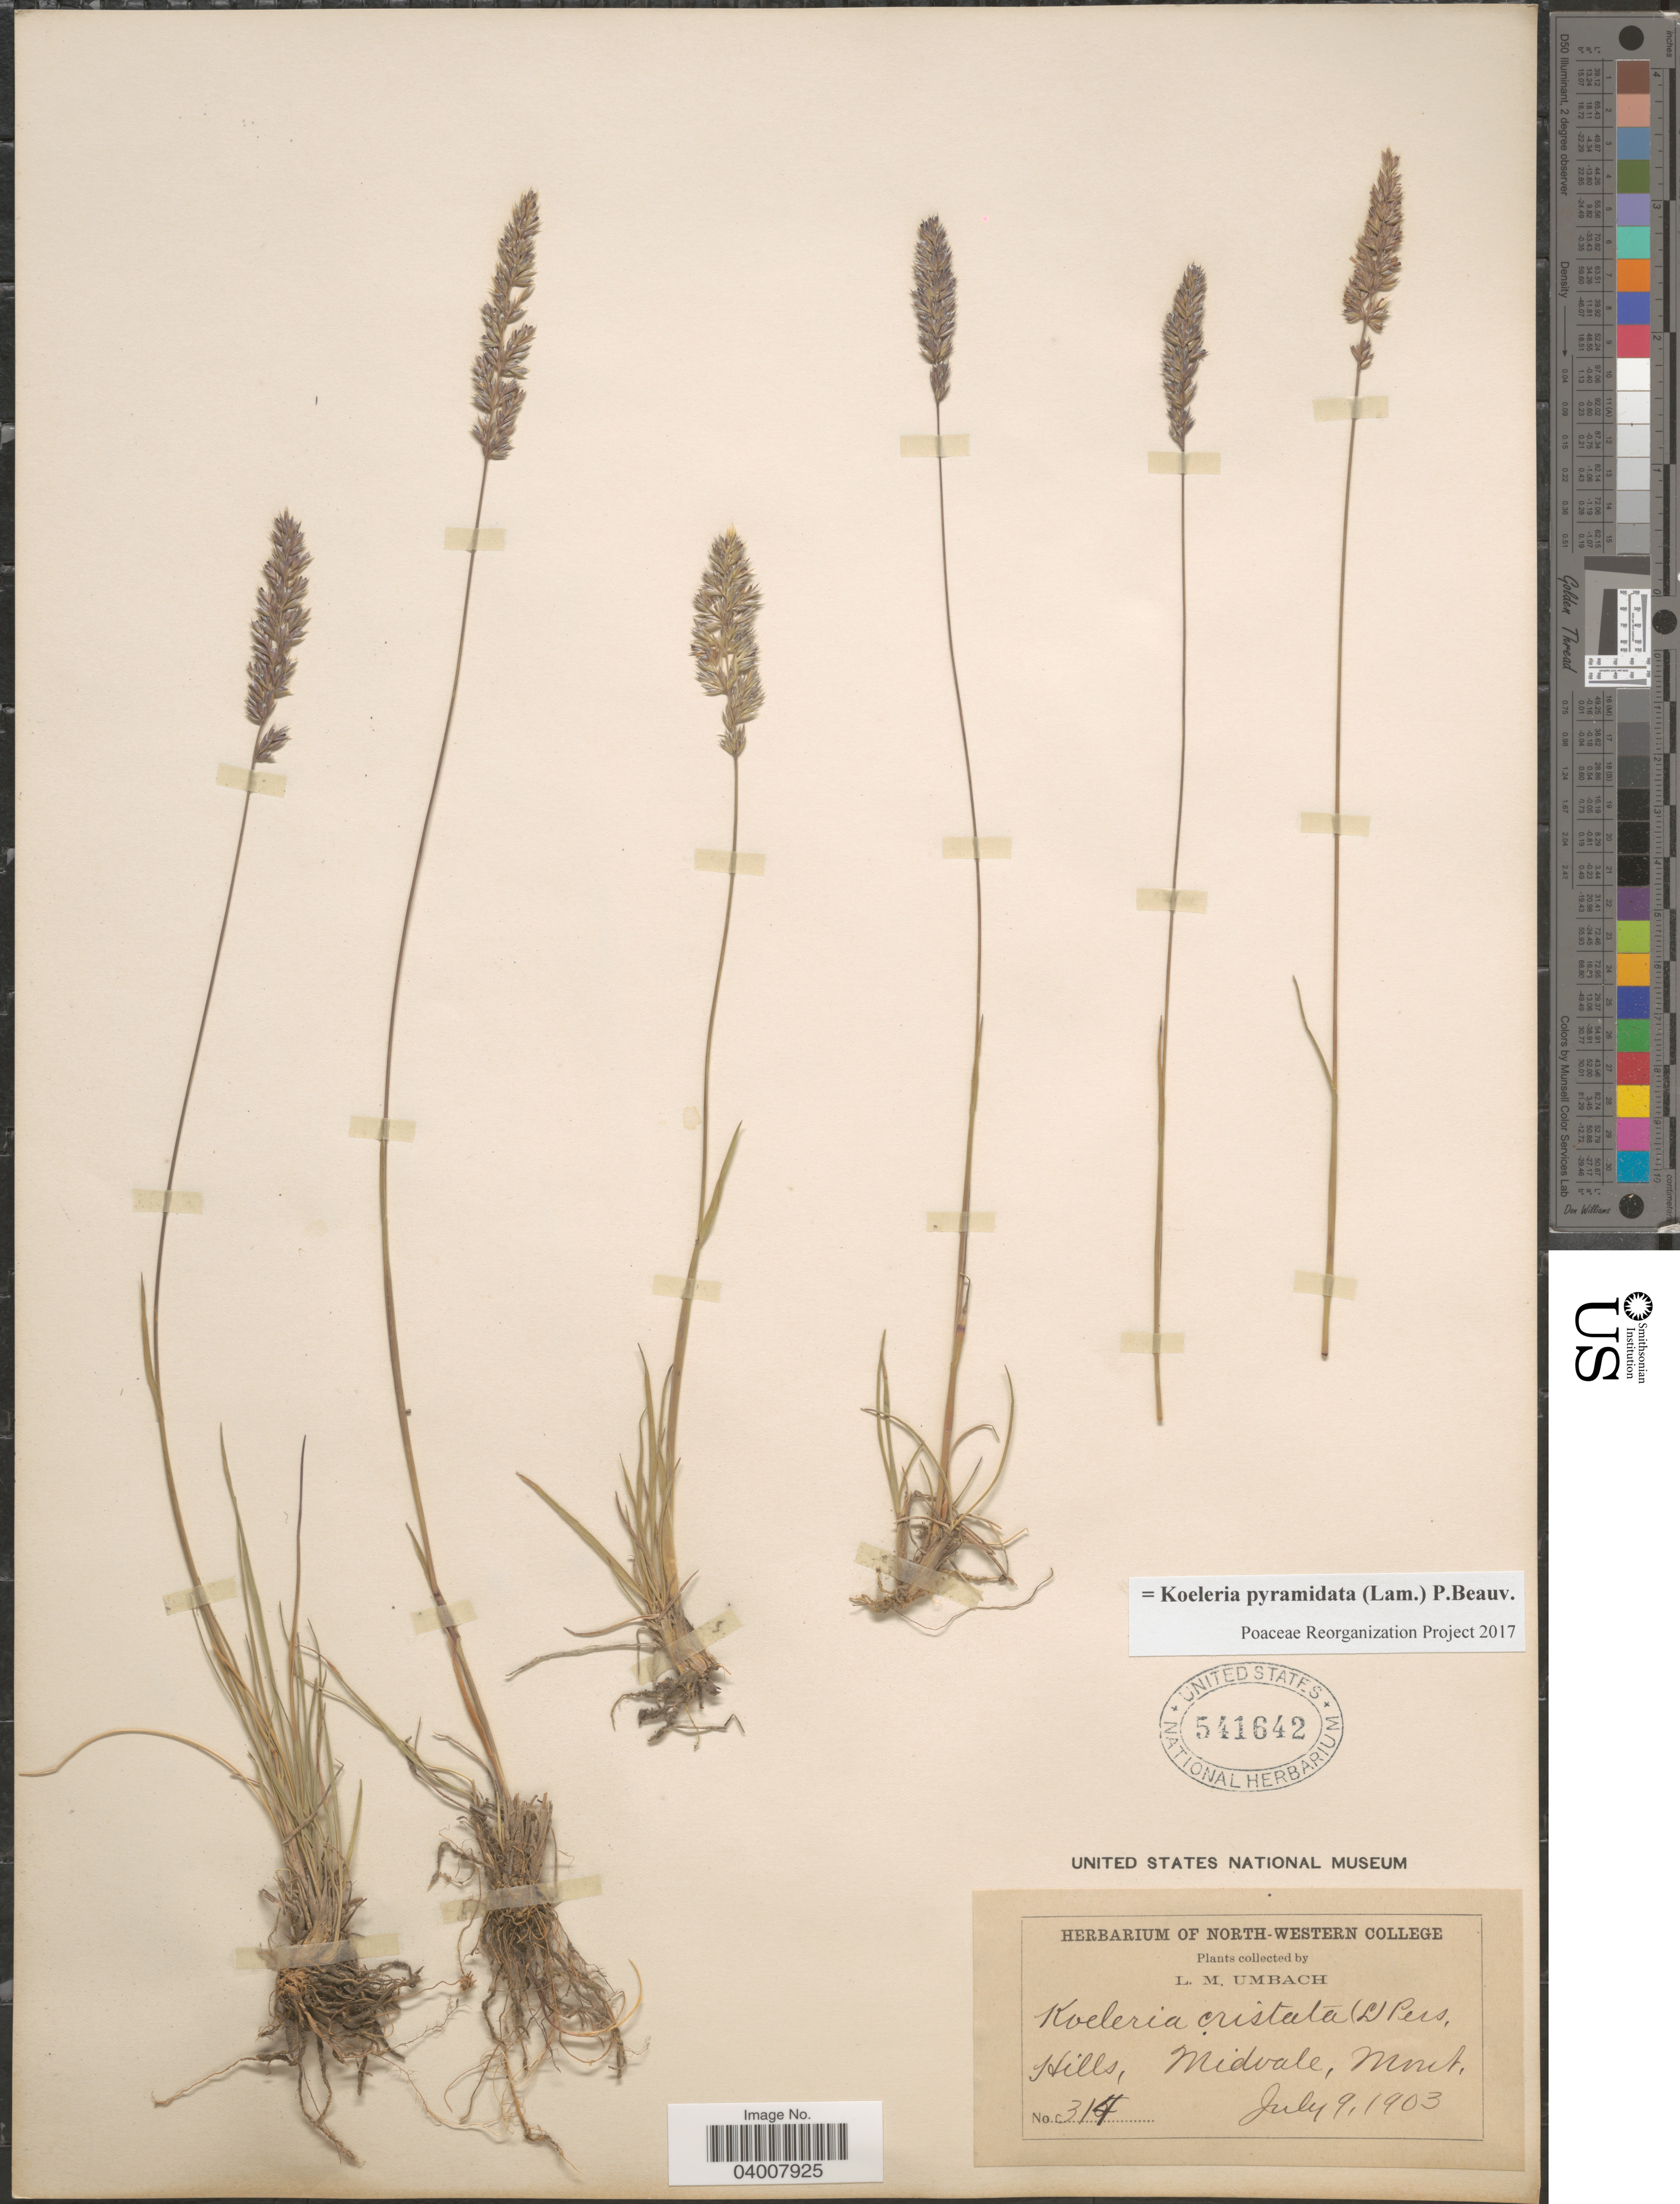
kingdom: Plantae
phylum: Tracheophyta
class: Liliopsida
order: Poales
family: Poaceae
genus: Koeleria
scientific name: Koeleria pyramidata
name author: (Lam.) P. Beauv.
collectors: L. M. Umbach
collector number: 314*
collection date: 1903-07-09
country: United States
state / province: Montana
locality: Hills, Midvale.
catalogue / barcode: US 541642